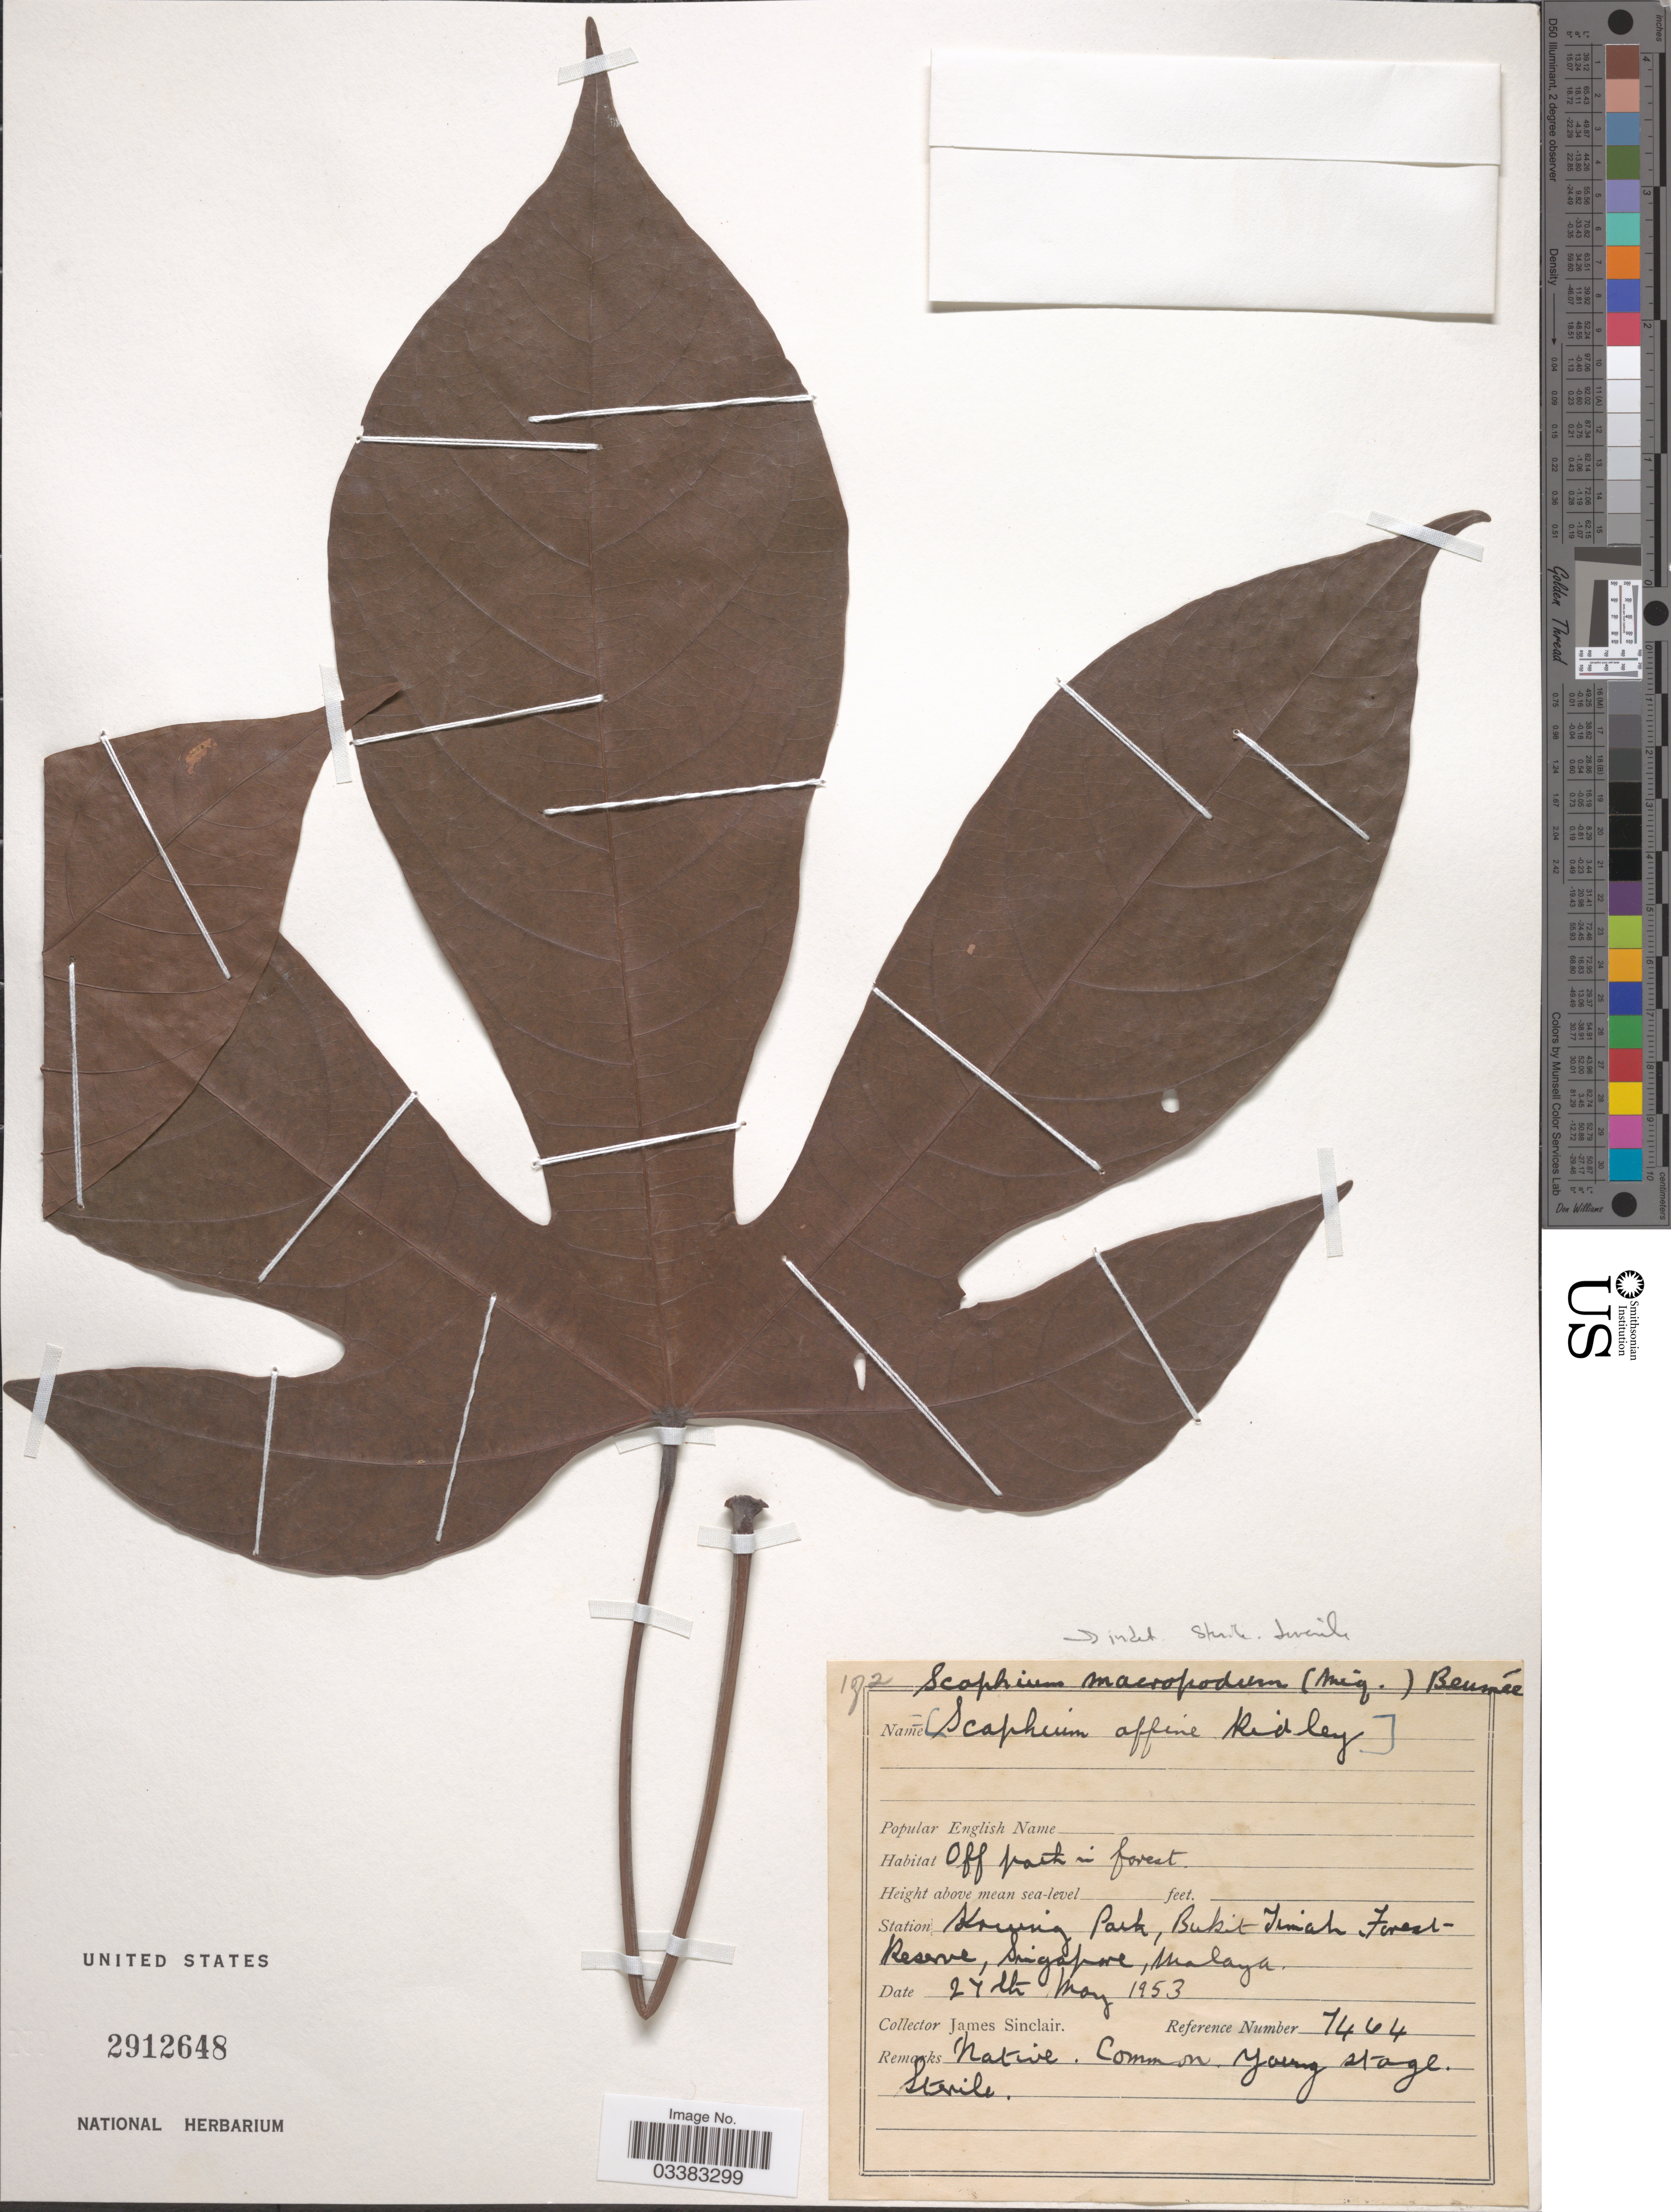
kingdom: Plantae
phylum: Tracheophyta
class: Magnoliopsida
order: Malvales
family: Malvaceae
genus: Scaphium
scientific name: Scaphium sp.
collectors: J. Sinclair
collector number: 7464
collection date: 1953-05-27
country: Singapore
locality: Station Kruing Path, Bukit Timah Forest Reserve, Singapore, Malaya.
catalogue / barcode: US 2912648